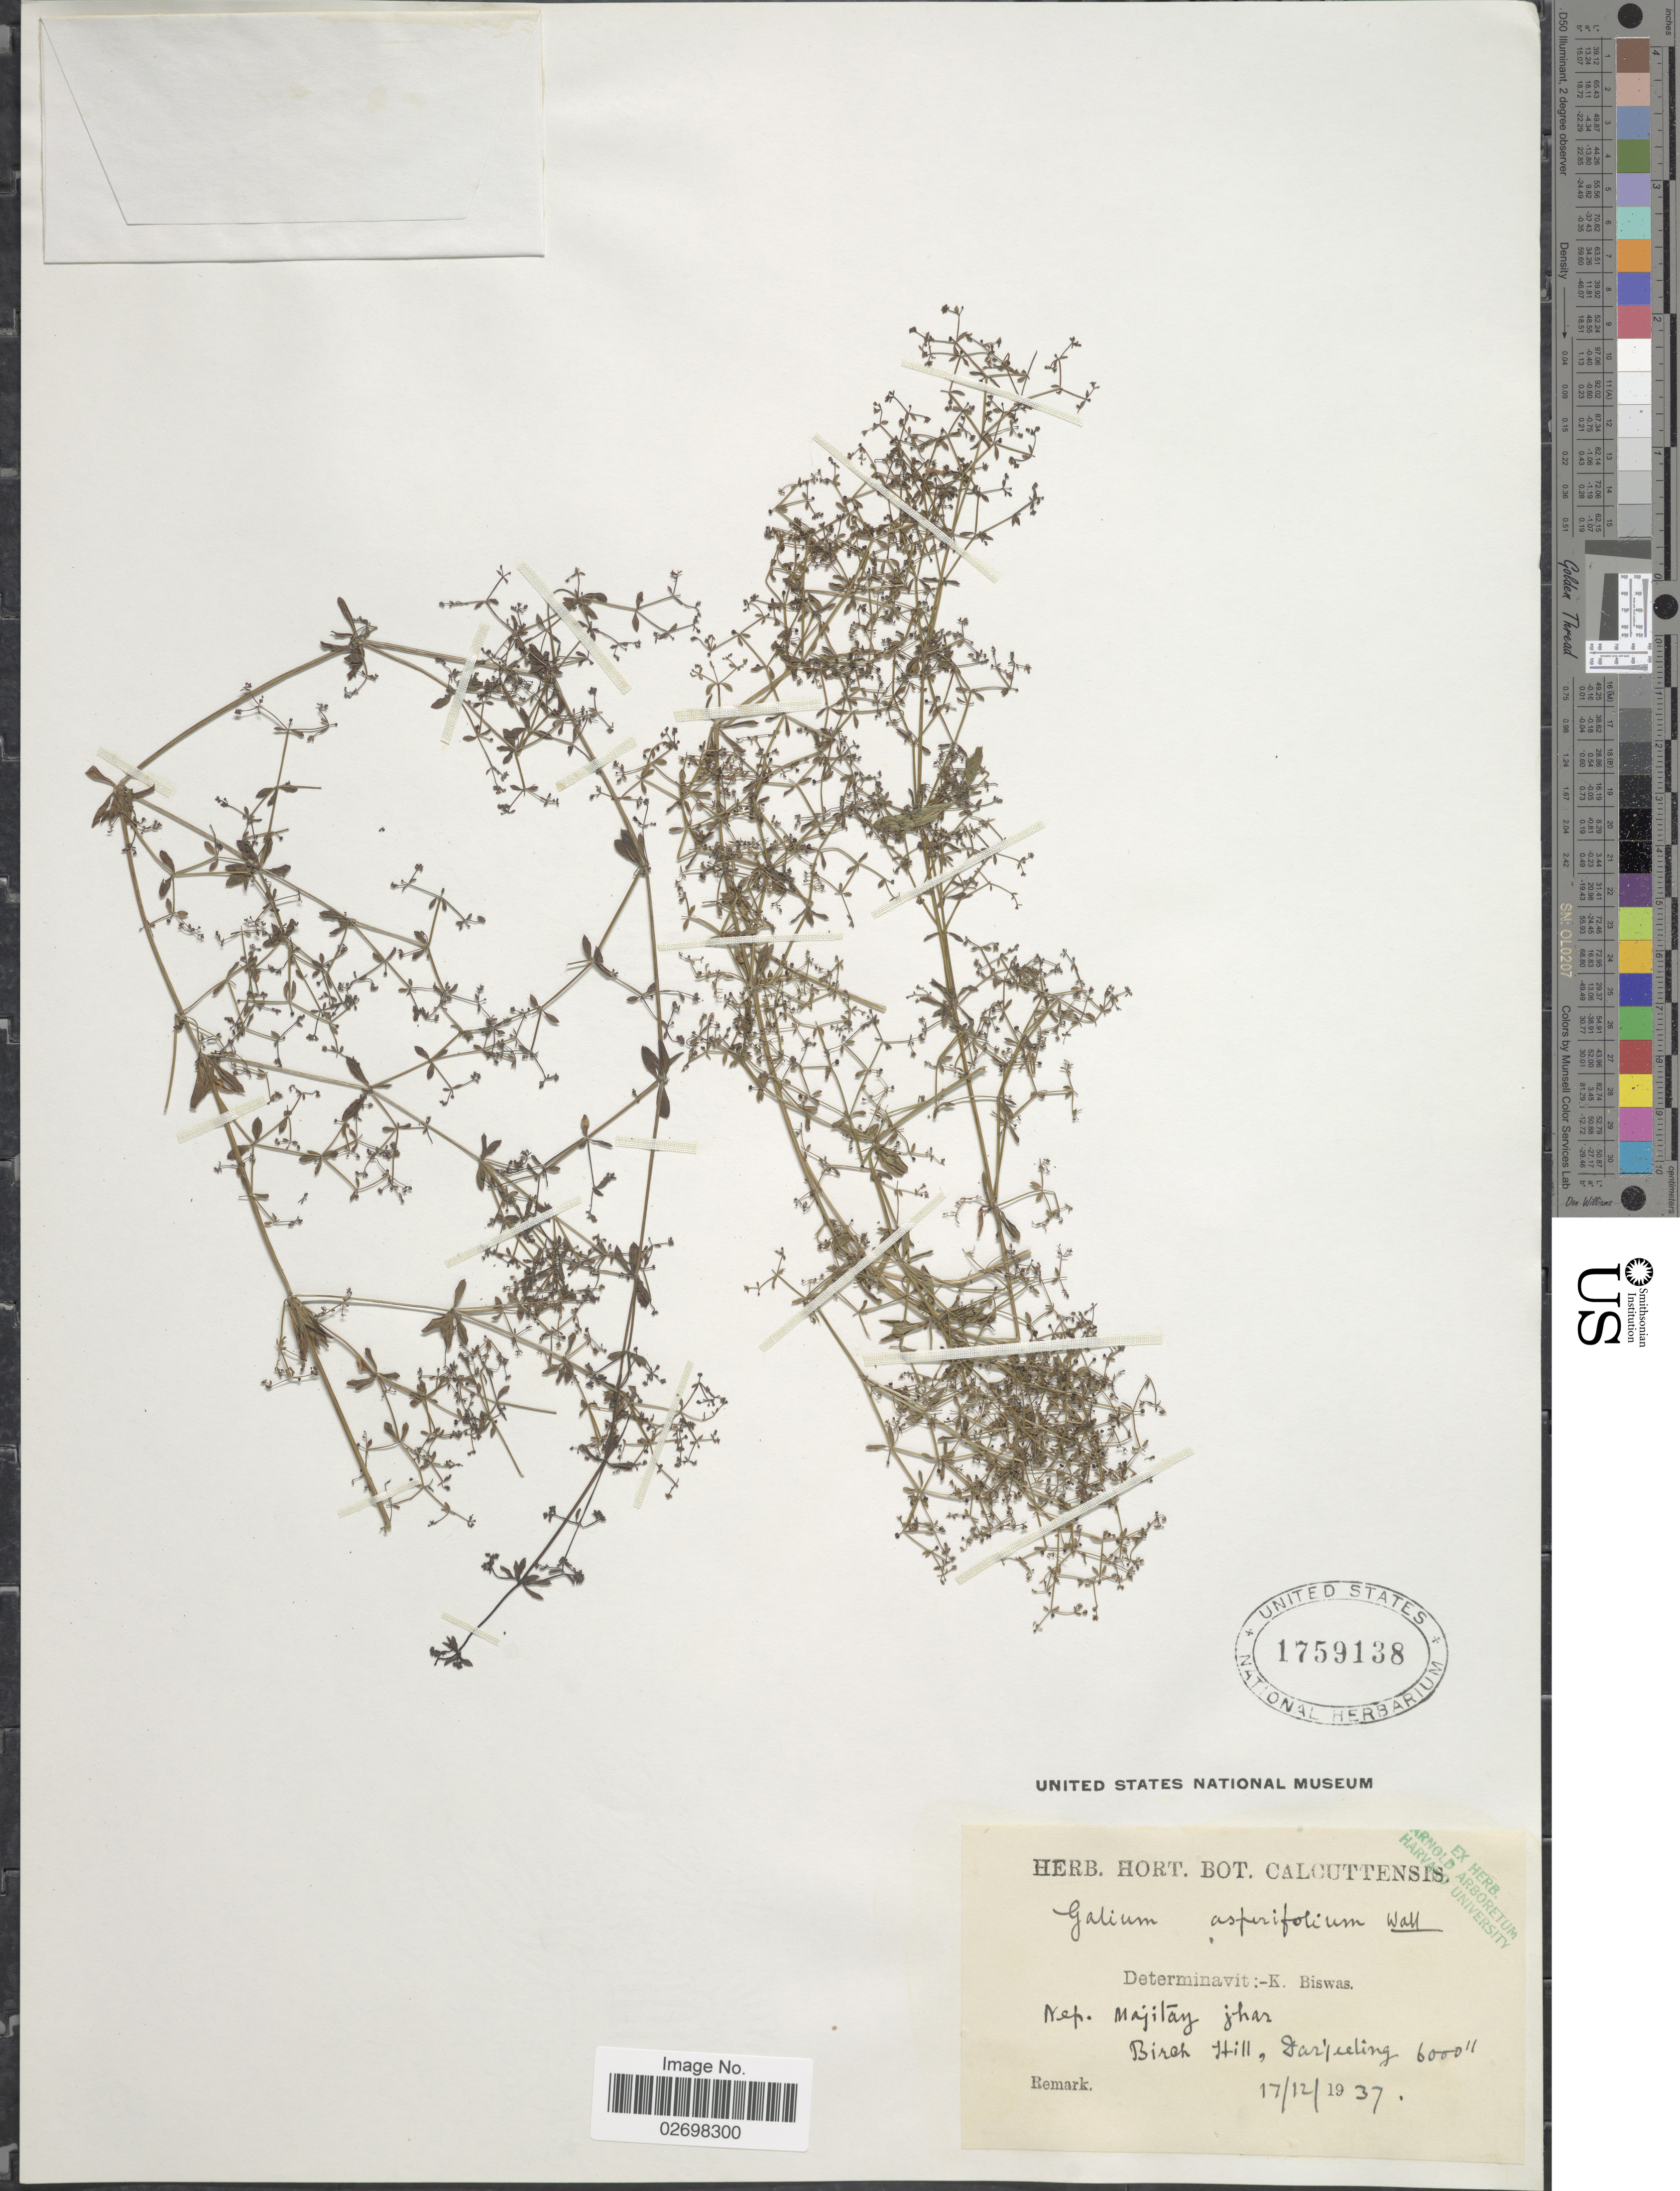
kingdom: Plantae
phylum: Tracheophyta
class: Magnoliopsida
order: Gentianales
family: Rubiaceae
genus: Galium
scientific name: Galium asperifolium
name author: Wall.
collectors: ex Herb. Hort. Bot. Calcuttensis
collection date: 1937-12-17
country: Nepal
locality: Majitay Jhar, Bireh Hill, Darjeeling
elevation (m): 1829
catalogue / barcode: US 1759138